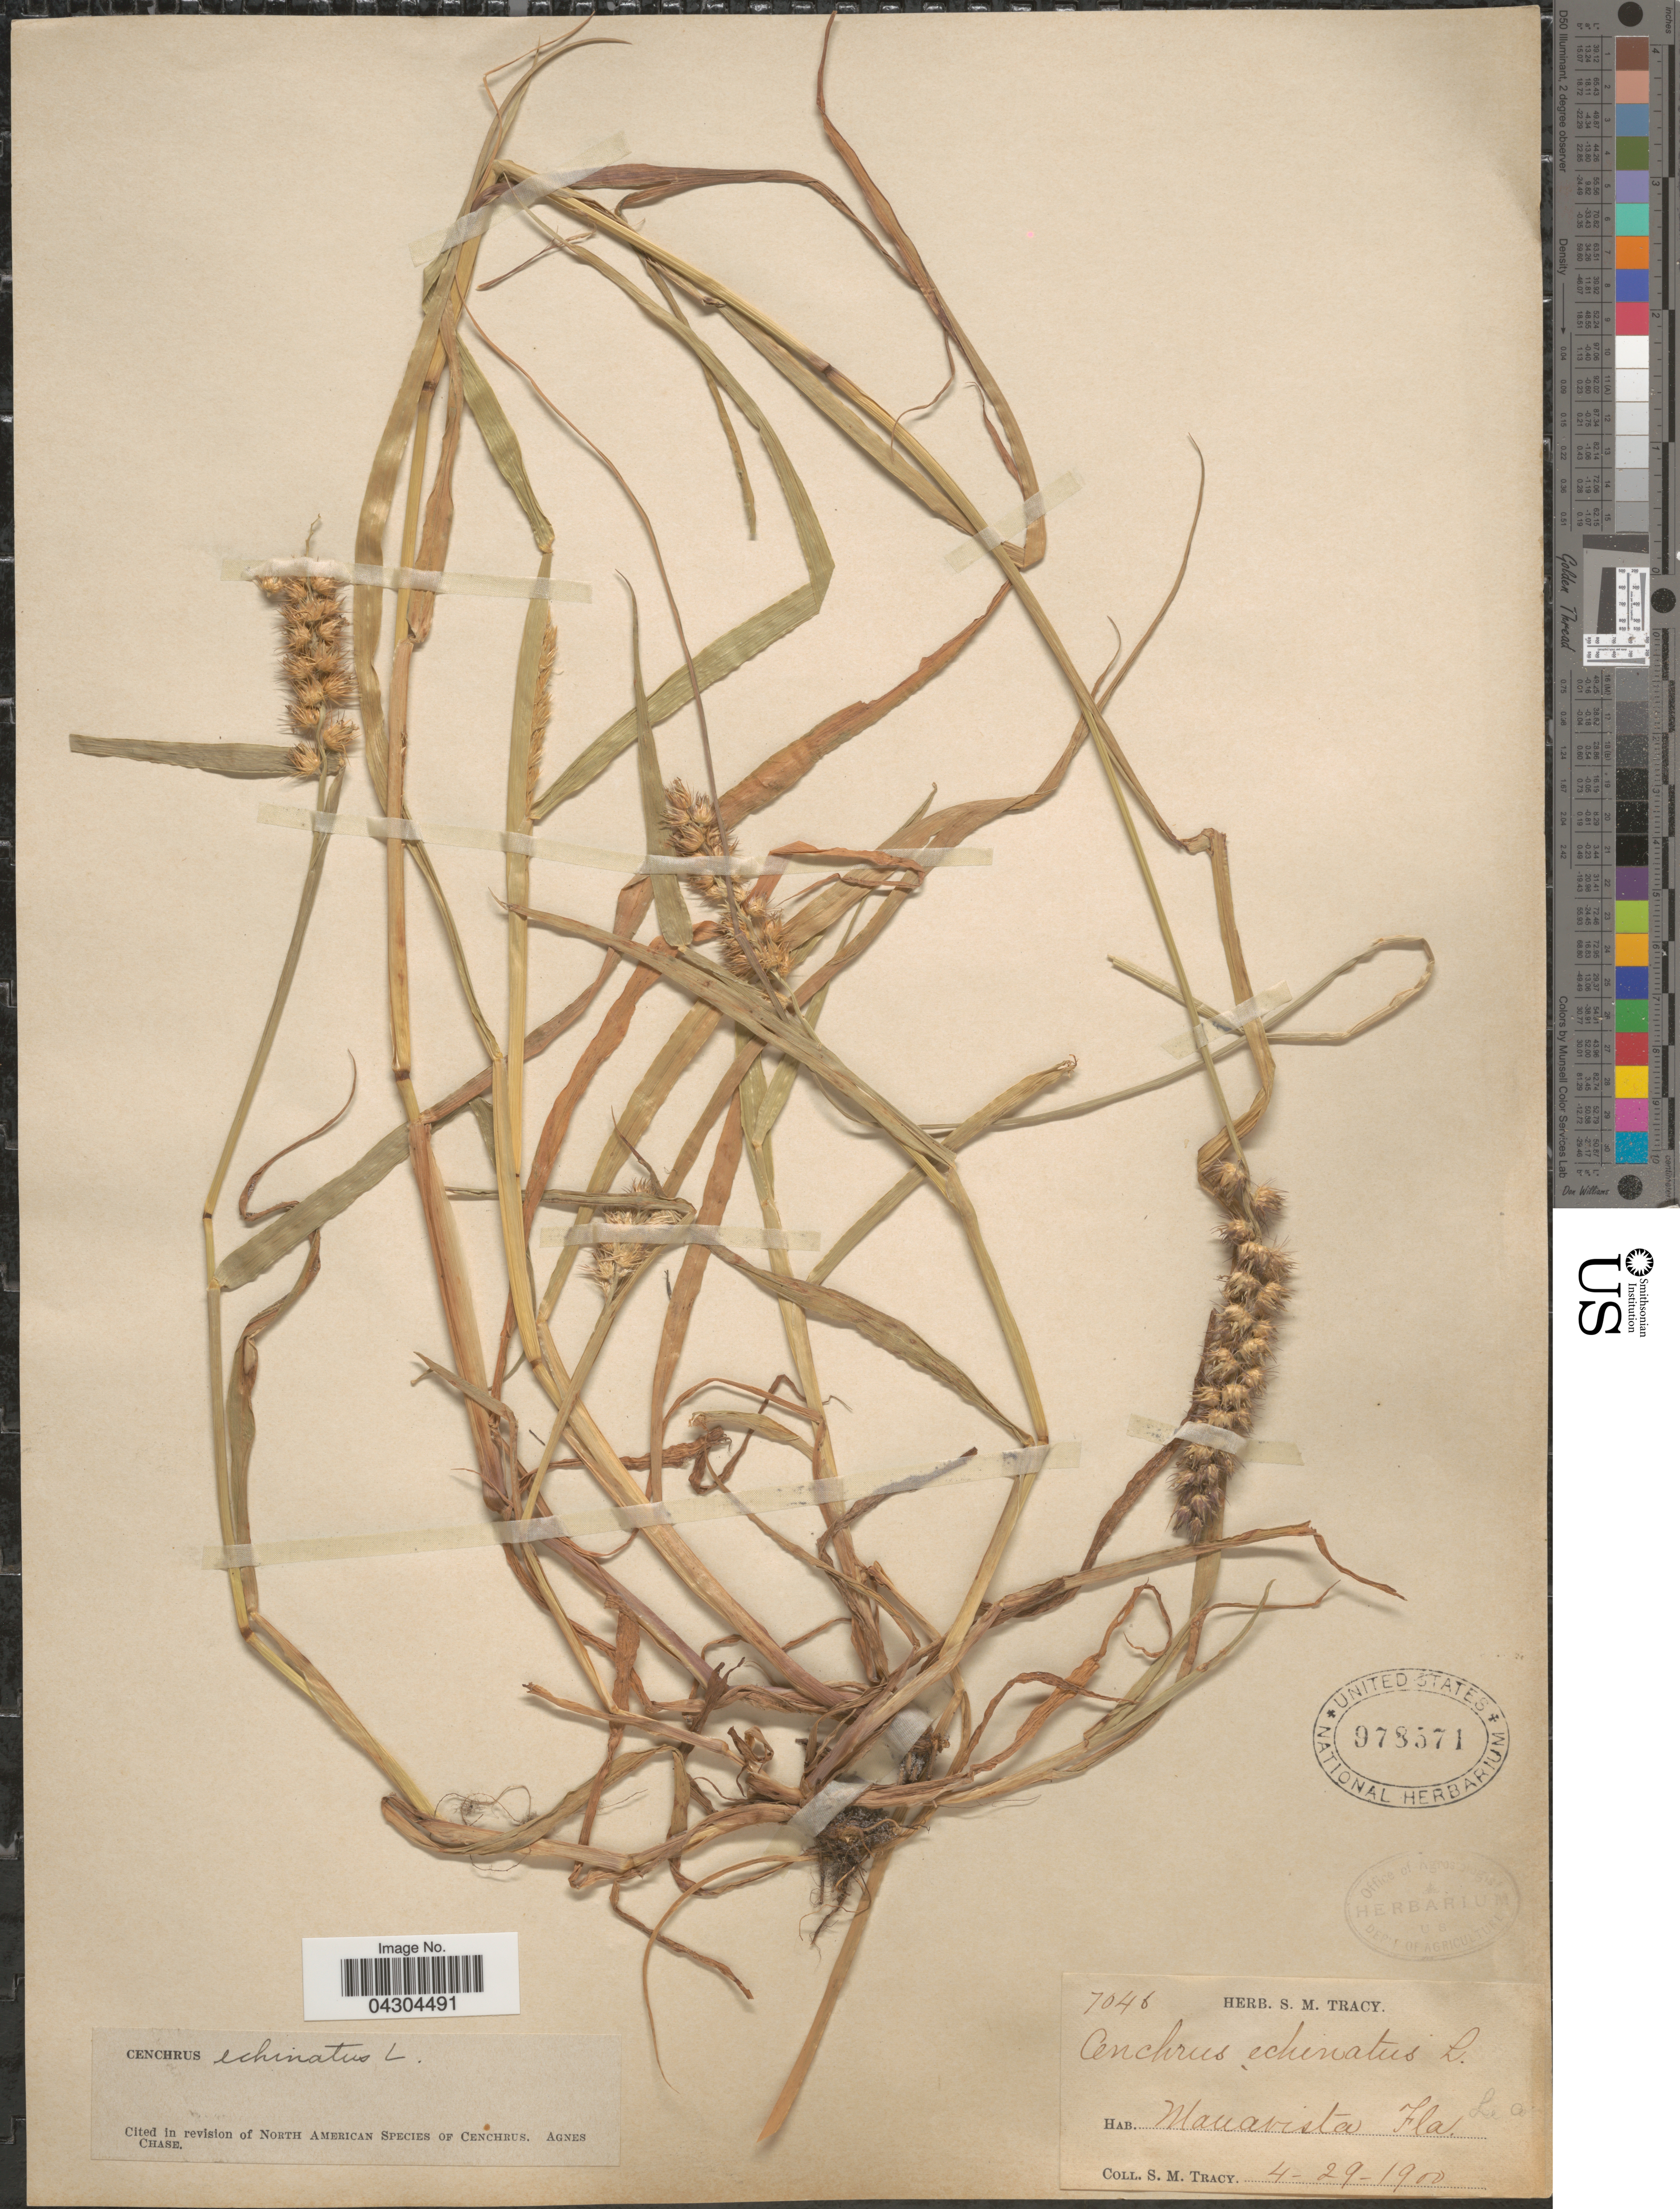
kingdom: Plantae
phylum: Tracheophyta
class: Liliopsida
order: Poales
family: Poaceae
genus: Cenchrus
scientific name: Cenchrus echinatus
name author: L.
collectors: S. M. Tracy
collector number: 7046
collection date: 1900-04-29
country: United States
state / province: Florida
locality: Manavista.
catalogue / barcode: US 978571